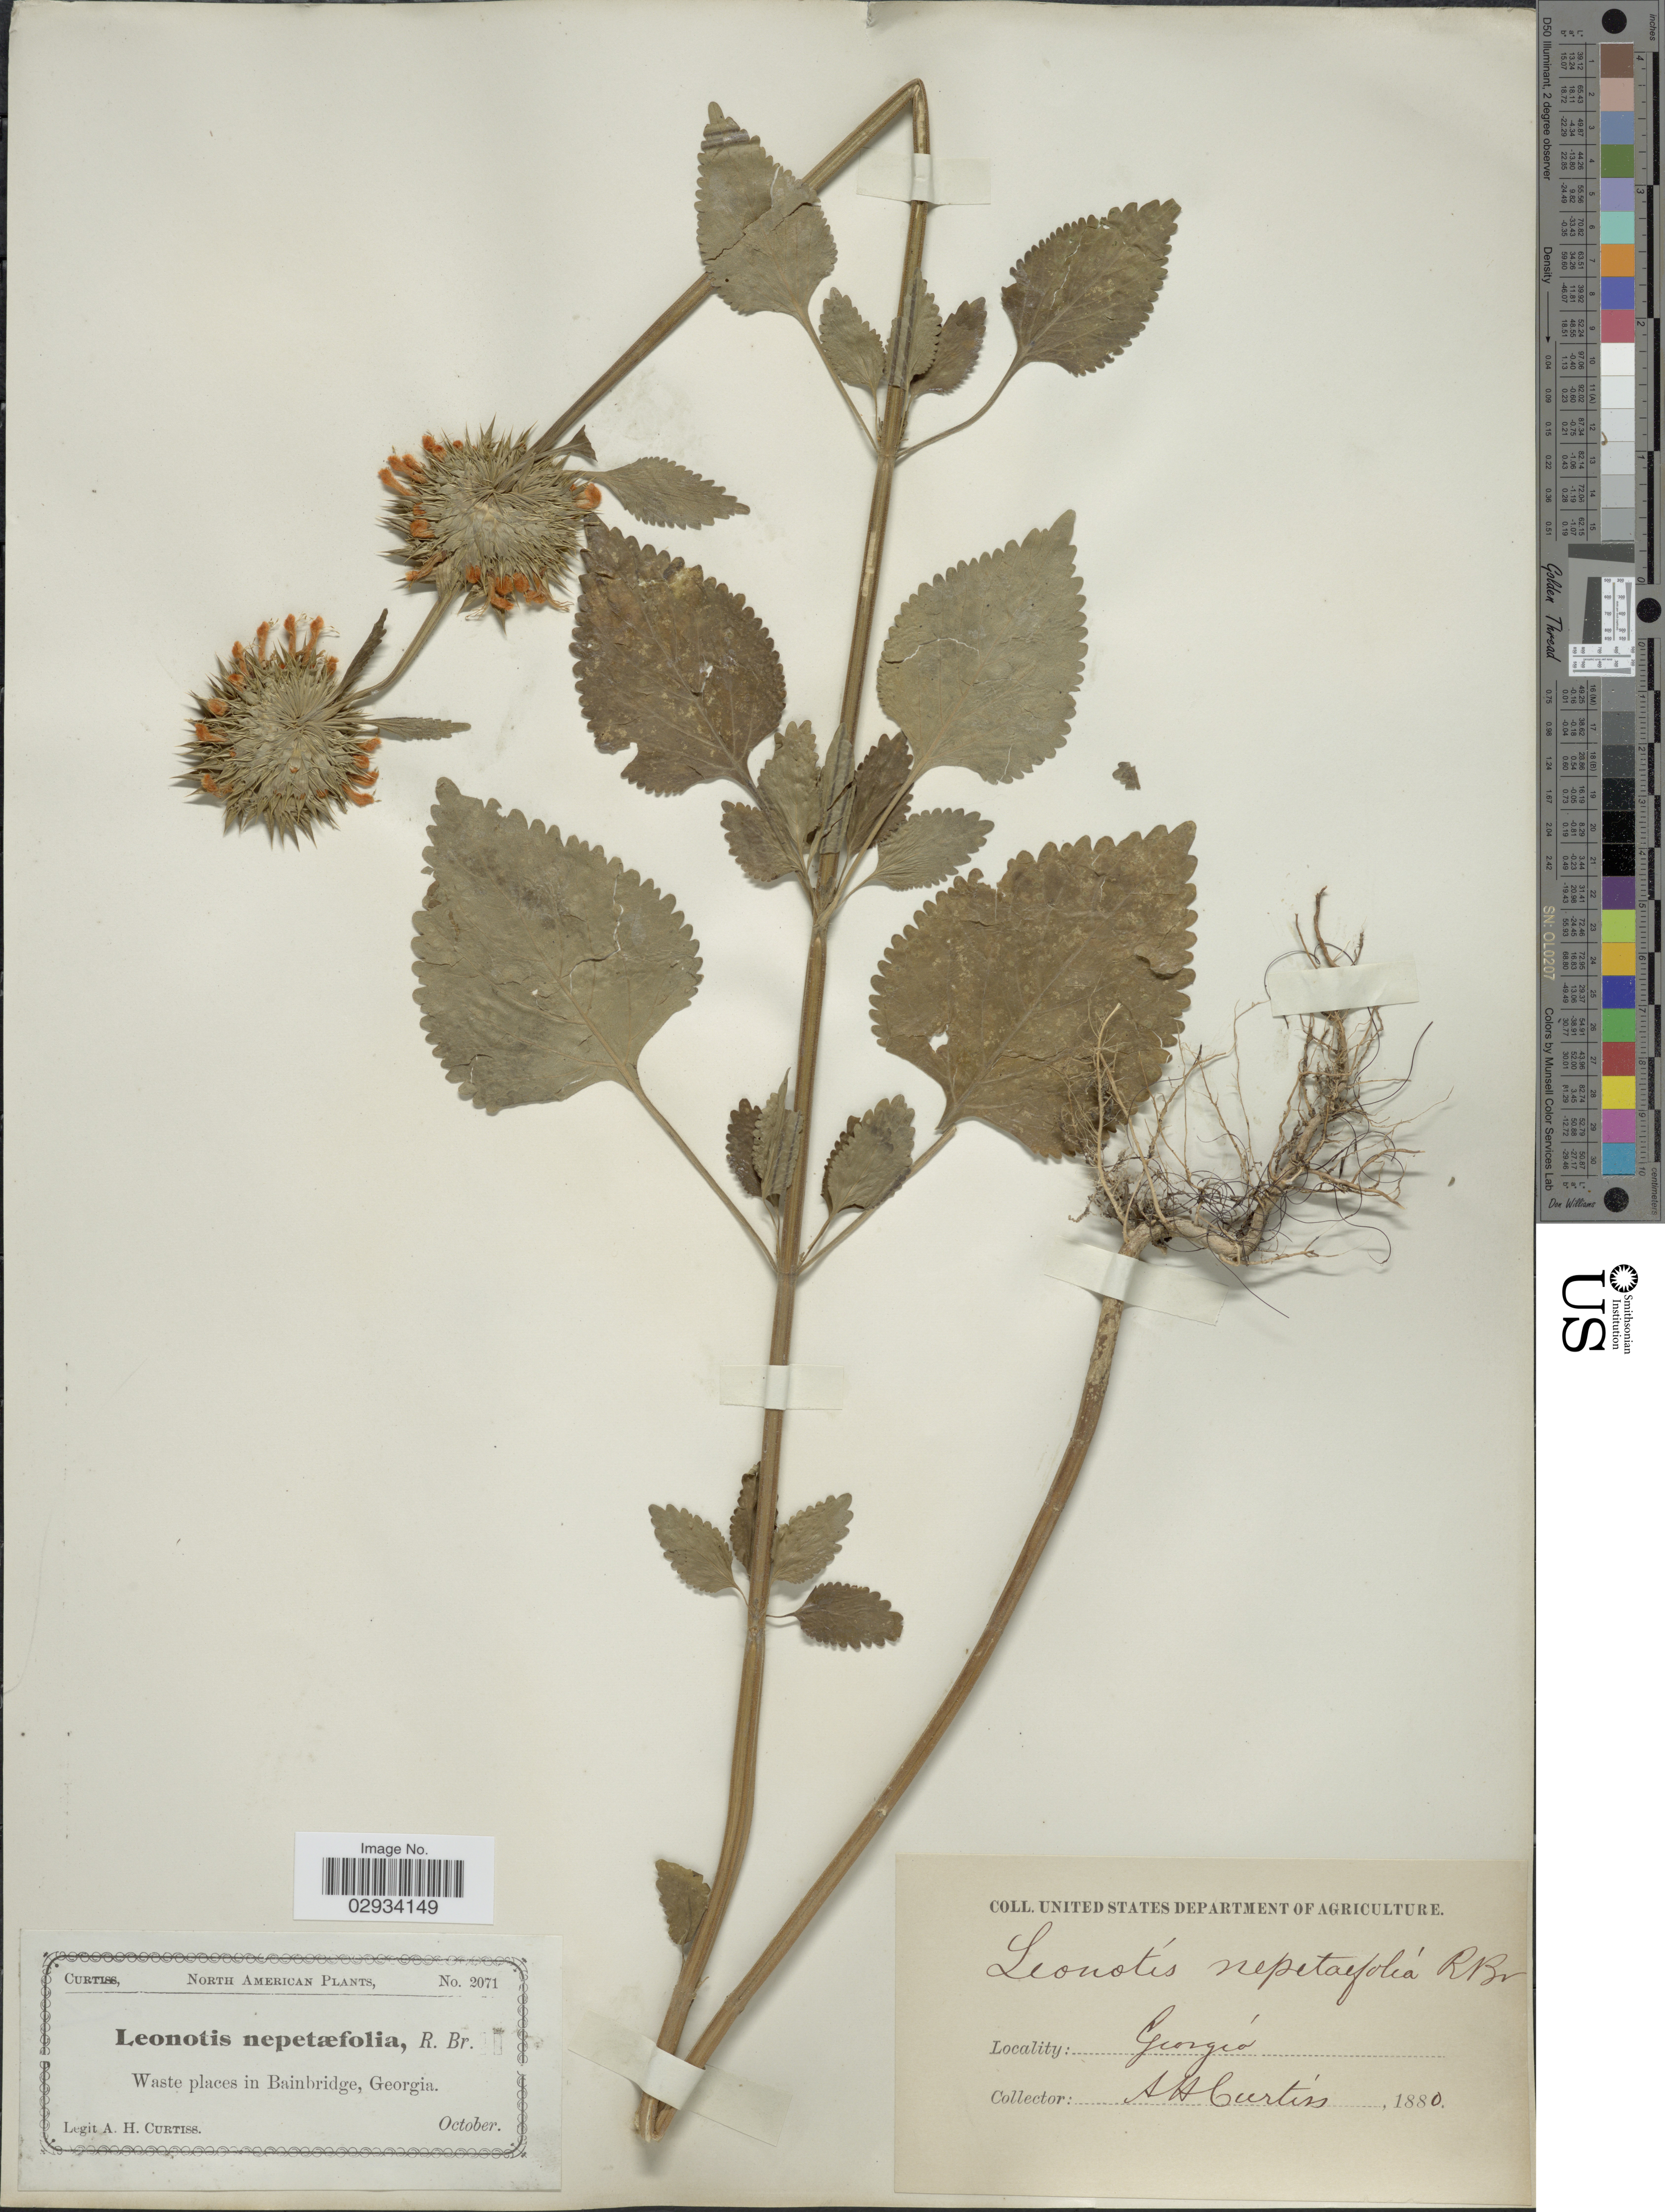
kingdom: Plantae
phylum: Tracheophyta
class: Magnoliopsida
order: Lamiales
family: Lamiaceae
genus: Leonotis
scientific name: Leonotis nepetifolia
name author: (L.) R. Br.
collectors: A. H. Curtiss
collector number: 2071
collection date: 1880-10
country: United States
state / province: Georgia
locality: Bainbridge.